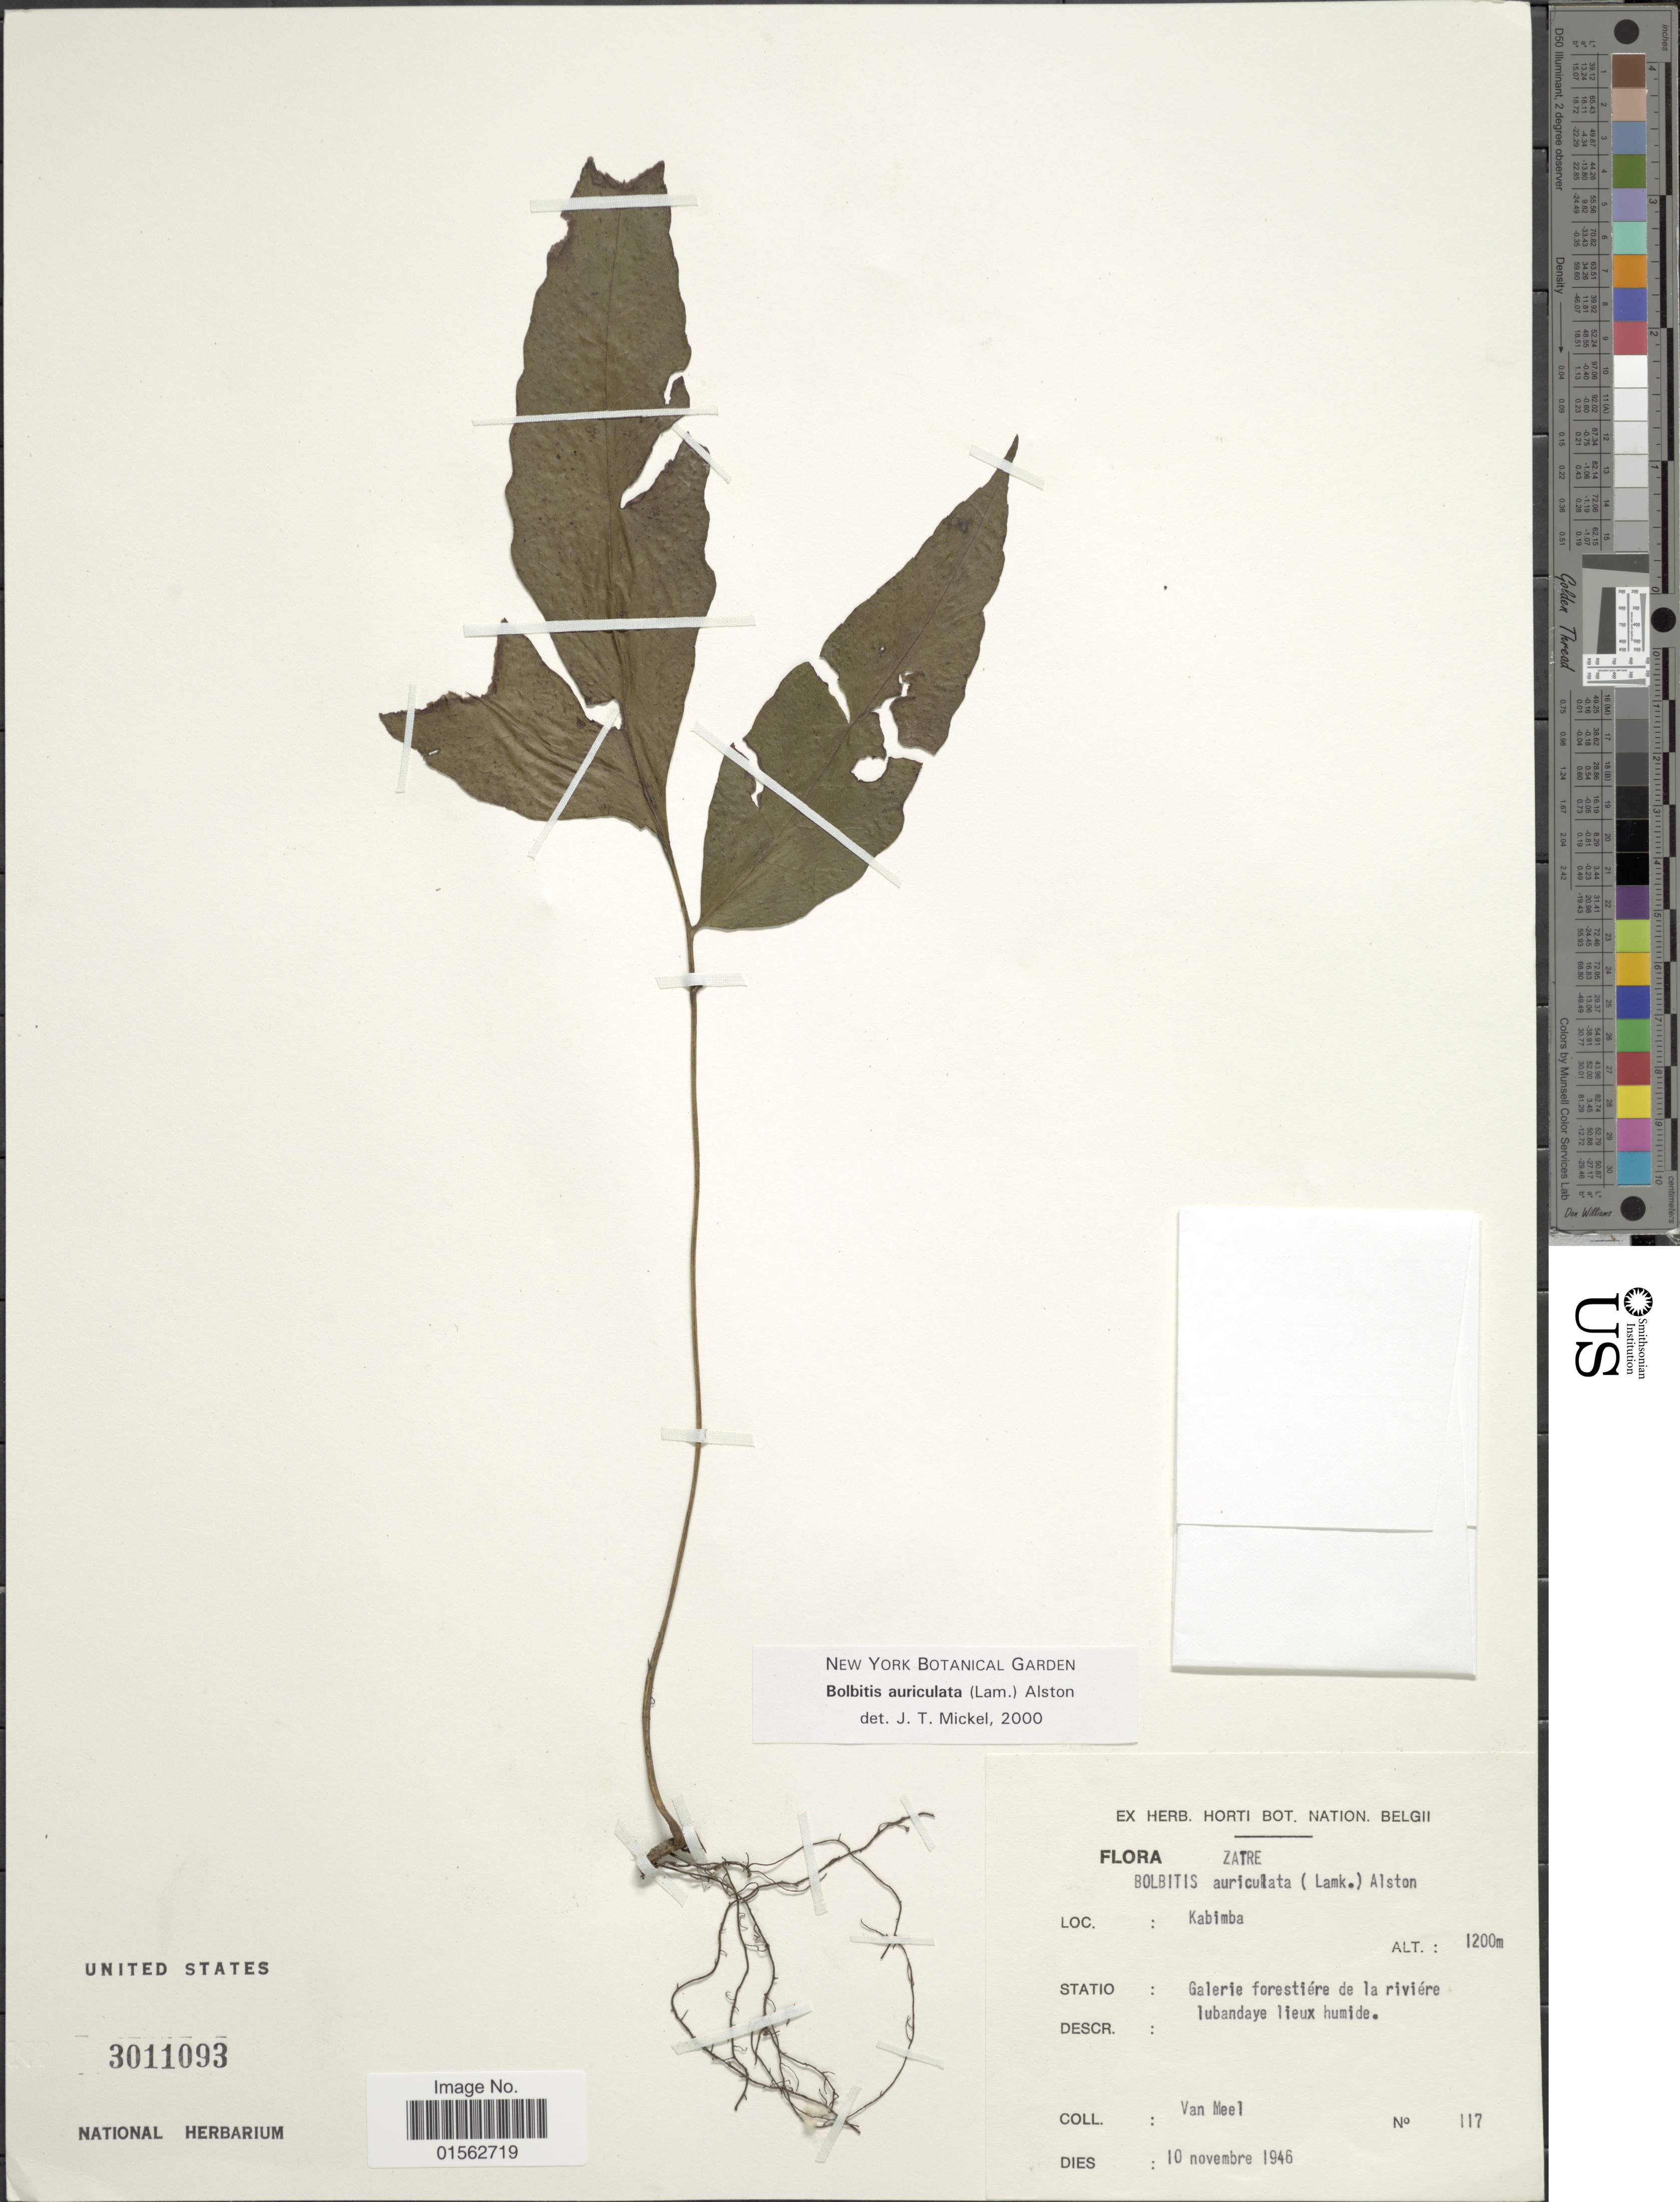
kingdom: Plantae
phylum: Tracheophyta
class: Polypodiopsida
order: Polypodiales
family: Dryopteridaceae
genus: Bolbitis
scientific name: Bolbitis auriculata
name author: (Lam.) Alston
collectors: Van Meel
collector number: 117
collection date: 1946-11-10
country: Congo, Democratic Republic of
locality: Zatre, Kabimba, galerie forestiére de la riviére lubundaye lieux humide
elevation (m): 1200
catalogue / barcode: US 3011093